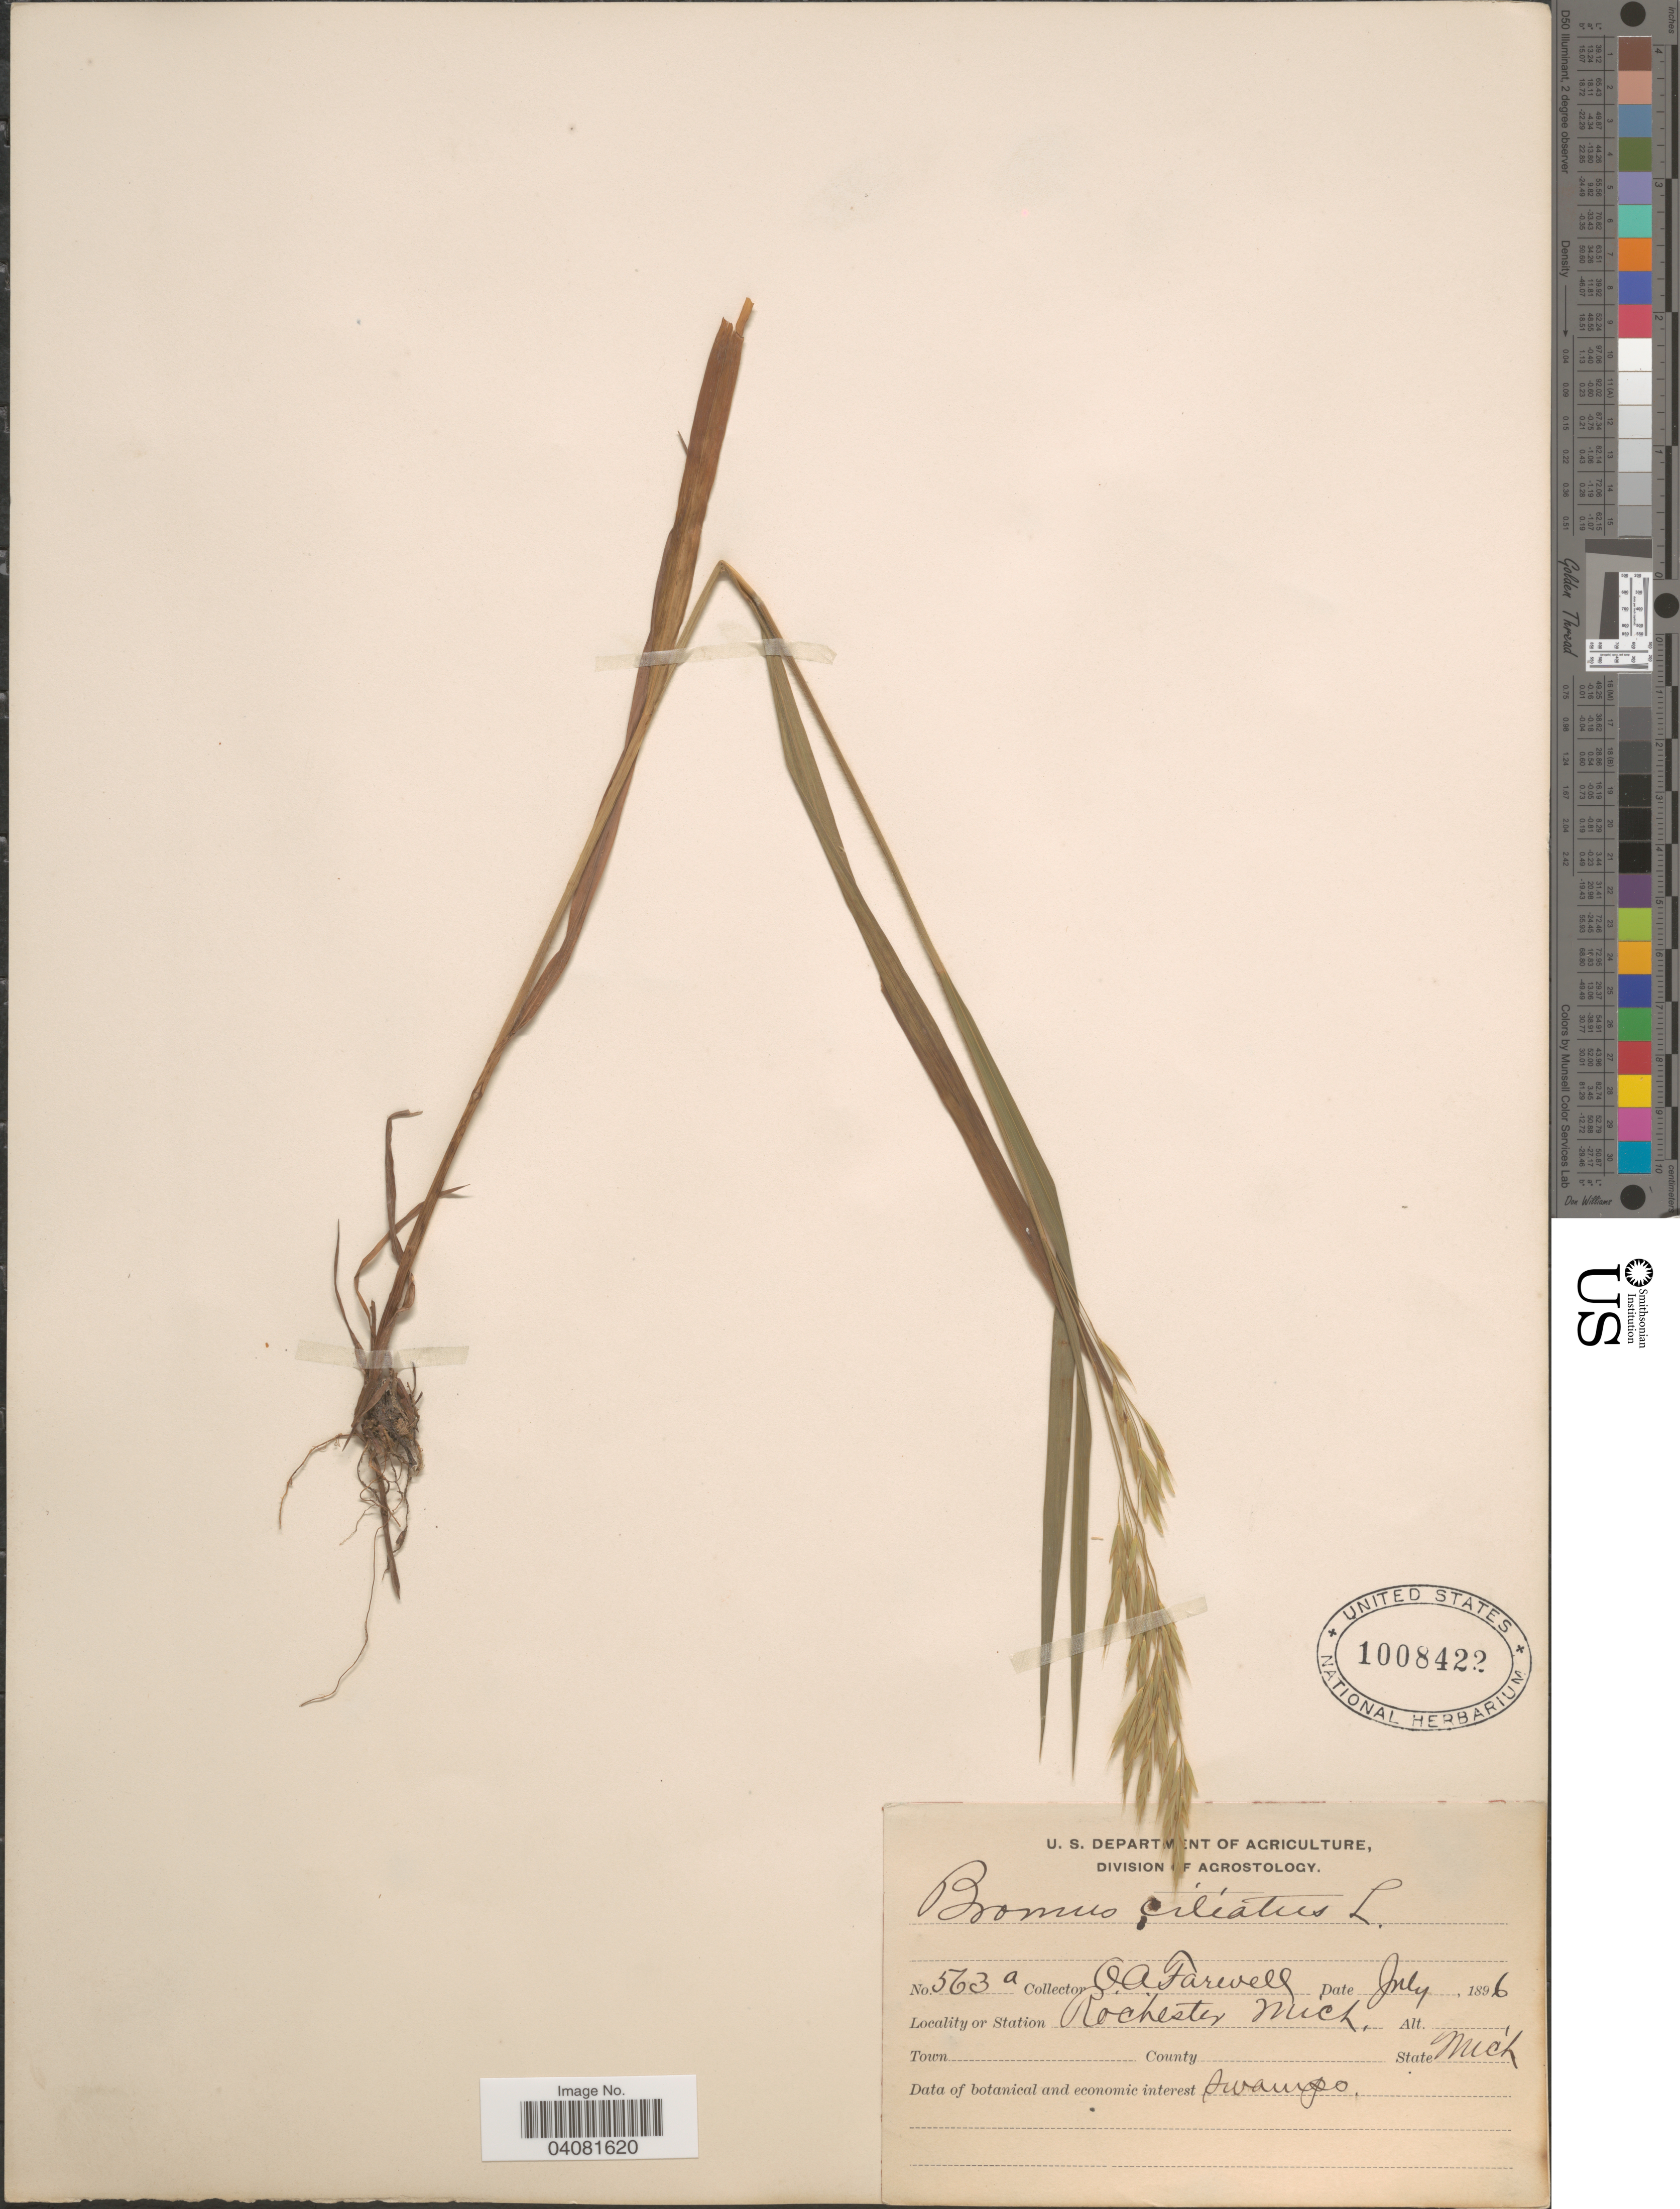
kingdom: Plantae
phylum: Tracheophyta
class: Liliopsida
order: Poales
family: Poaceae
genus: Bromus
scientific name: Bromus ciliatus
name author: L.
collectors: O. Farwell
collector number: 563a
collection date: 1896-07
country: United States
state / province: Michigan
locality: Rochester.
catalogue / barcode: US 1008422